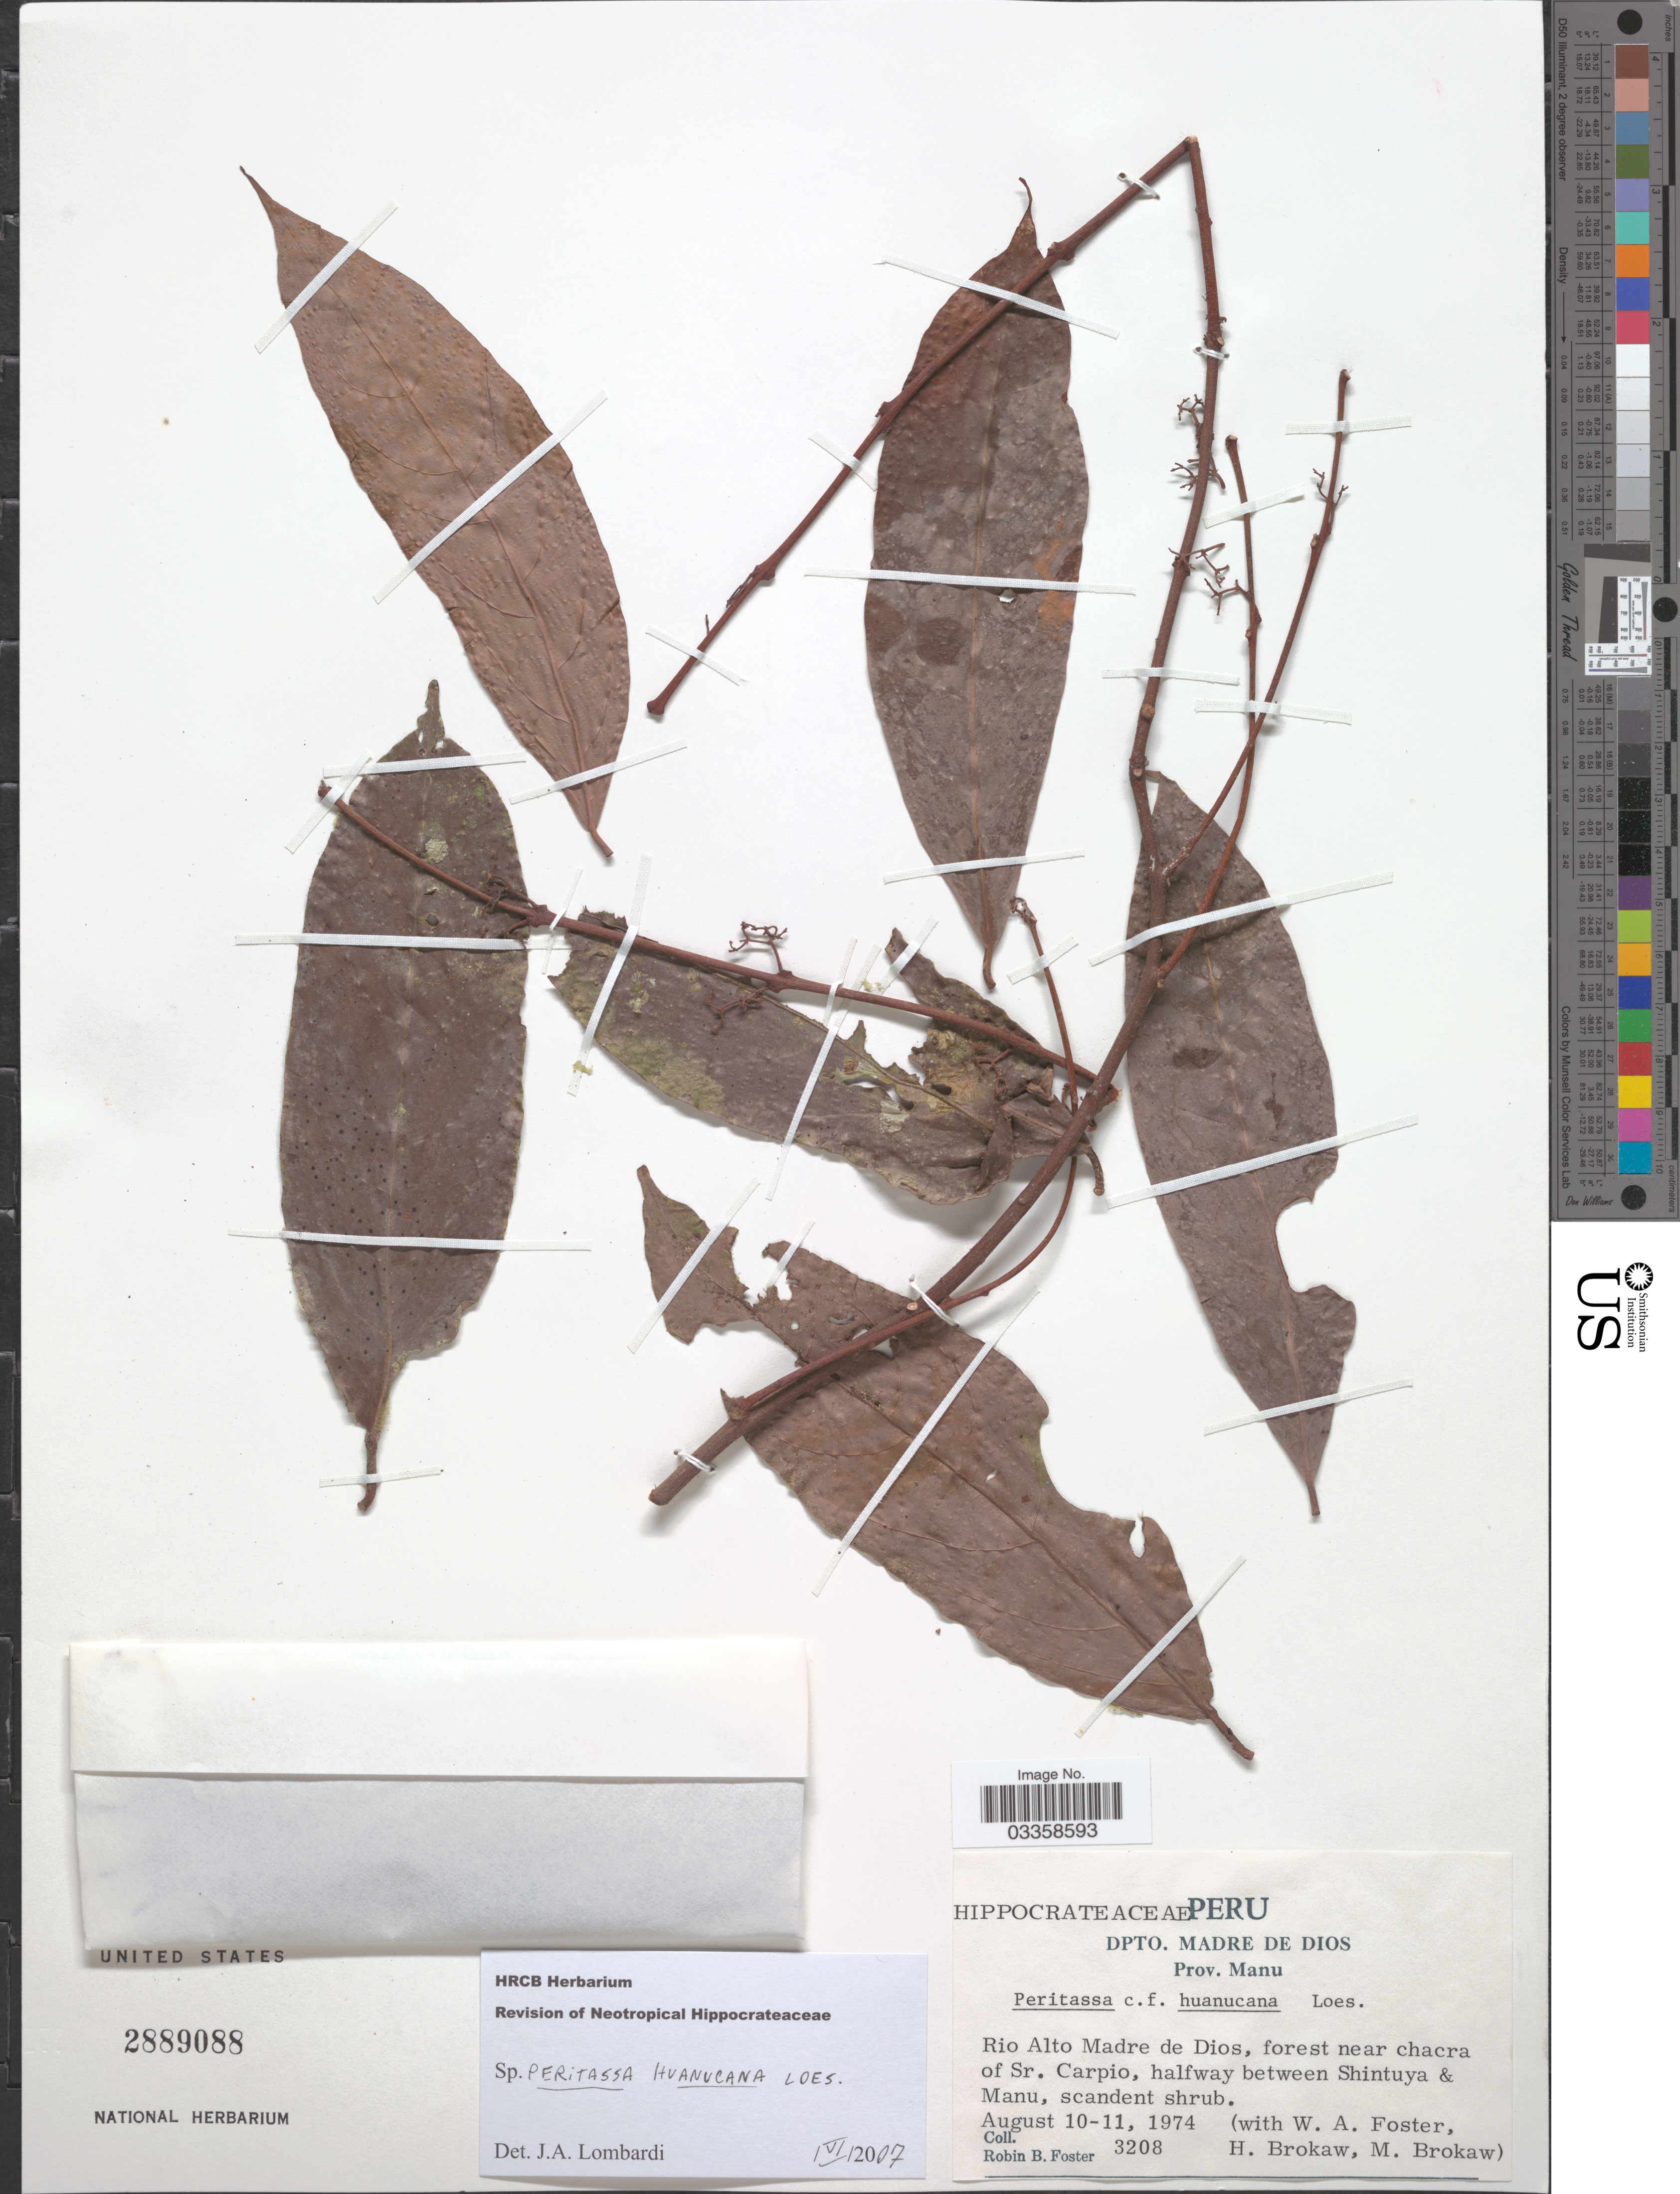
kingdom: Plantae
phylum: Tracheophyta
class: Magnoliopsida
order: Celastrales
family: Celastraceae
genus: Peritassa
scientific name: Peritassa huanucana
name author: (Loes.) A.C. Sm.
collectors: R. B. Foster, W. Foster, H. Brokaw & M. Brokaw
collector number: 3208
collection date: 1974-08-10/1974-08-11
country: Peru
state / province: Madre de Dios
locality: Dpto. Madre de Dios. Prov. Manu. Rio Alto Madre de Dios, forest near chacra of Sr. Carpio, halfway between Shintuya & Manu.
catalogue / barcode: US 2889088